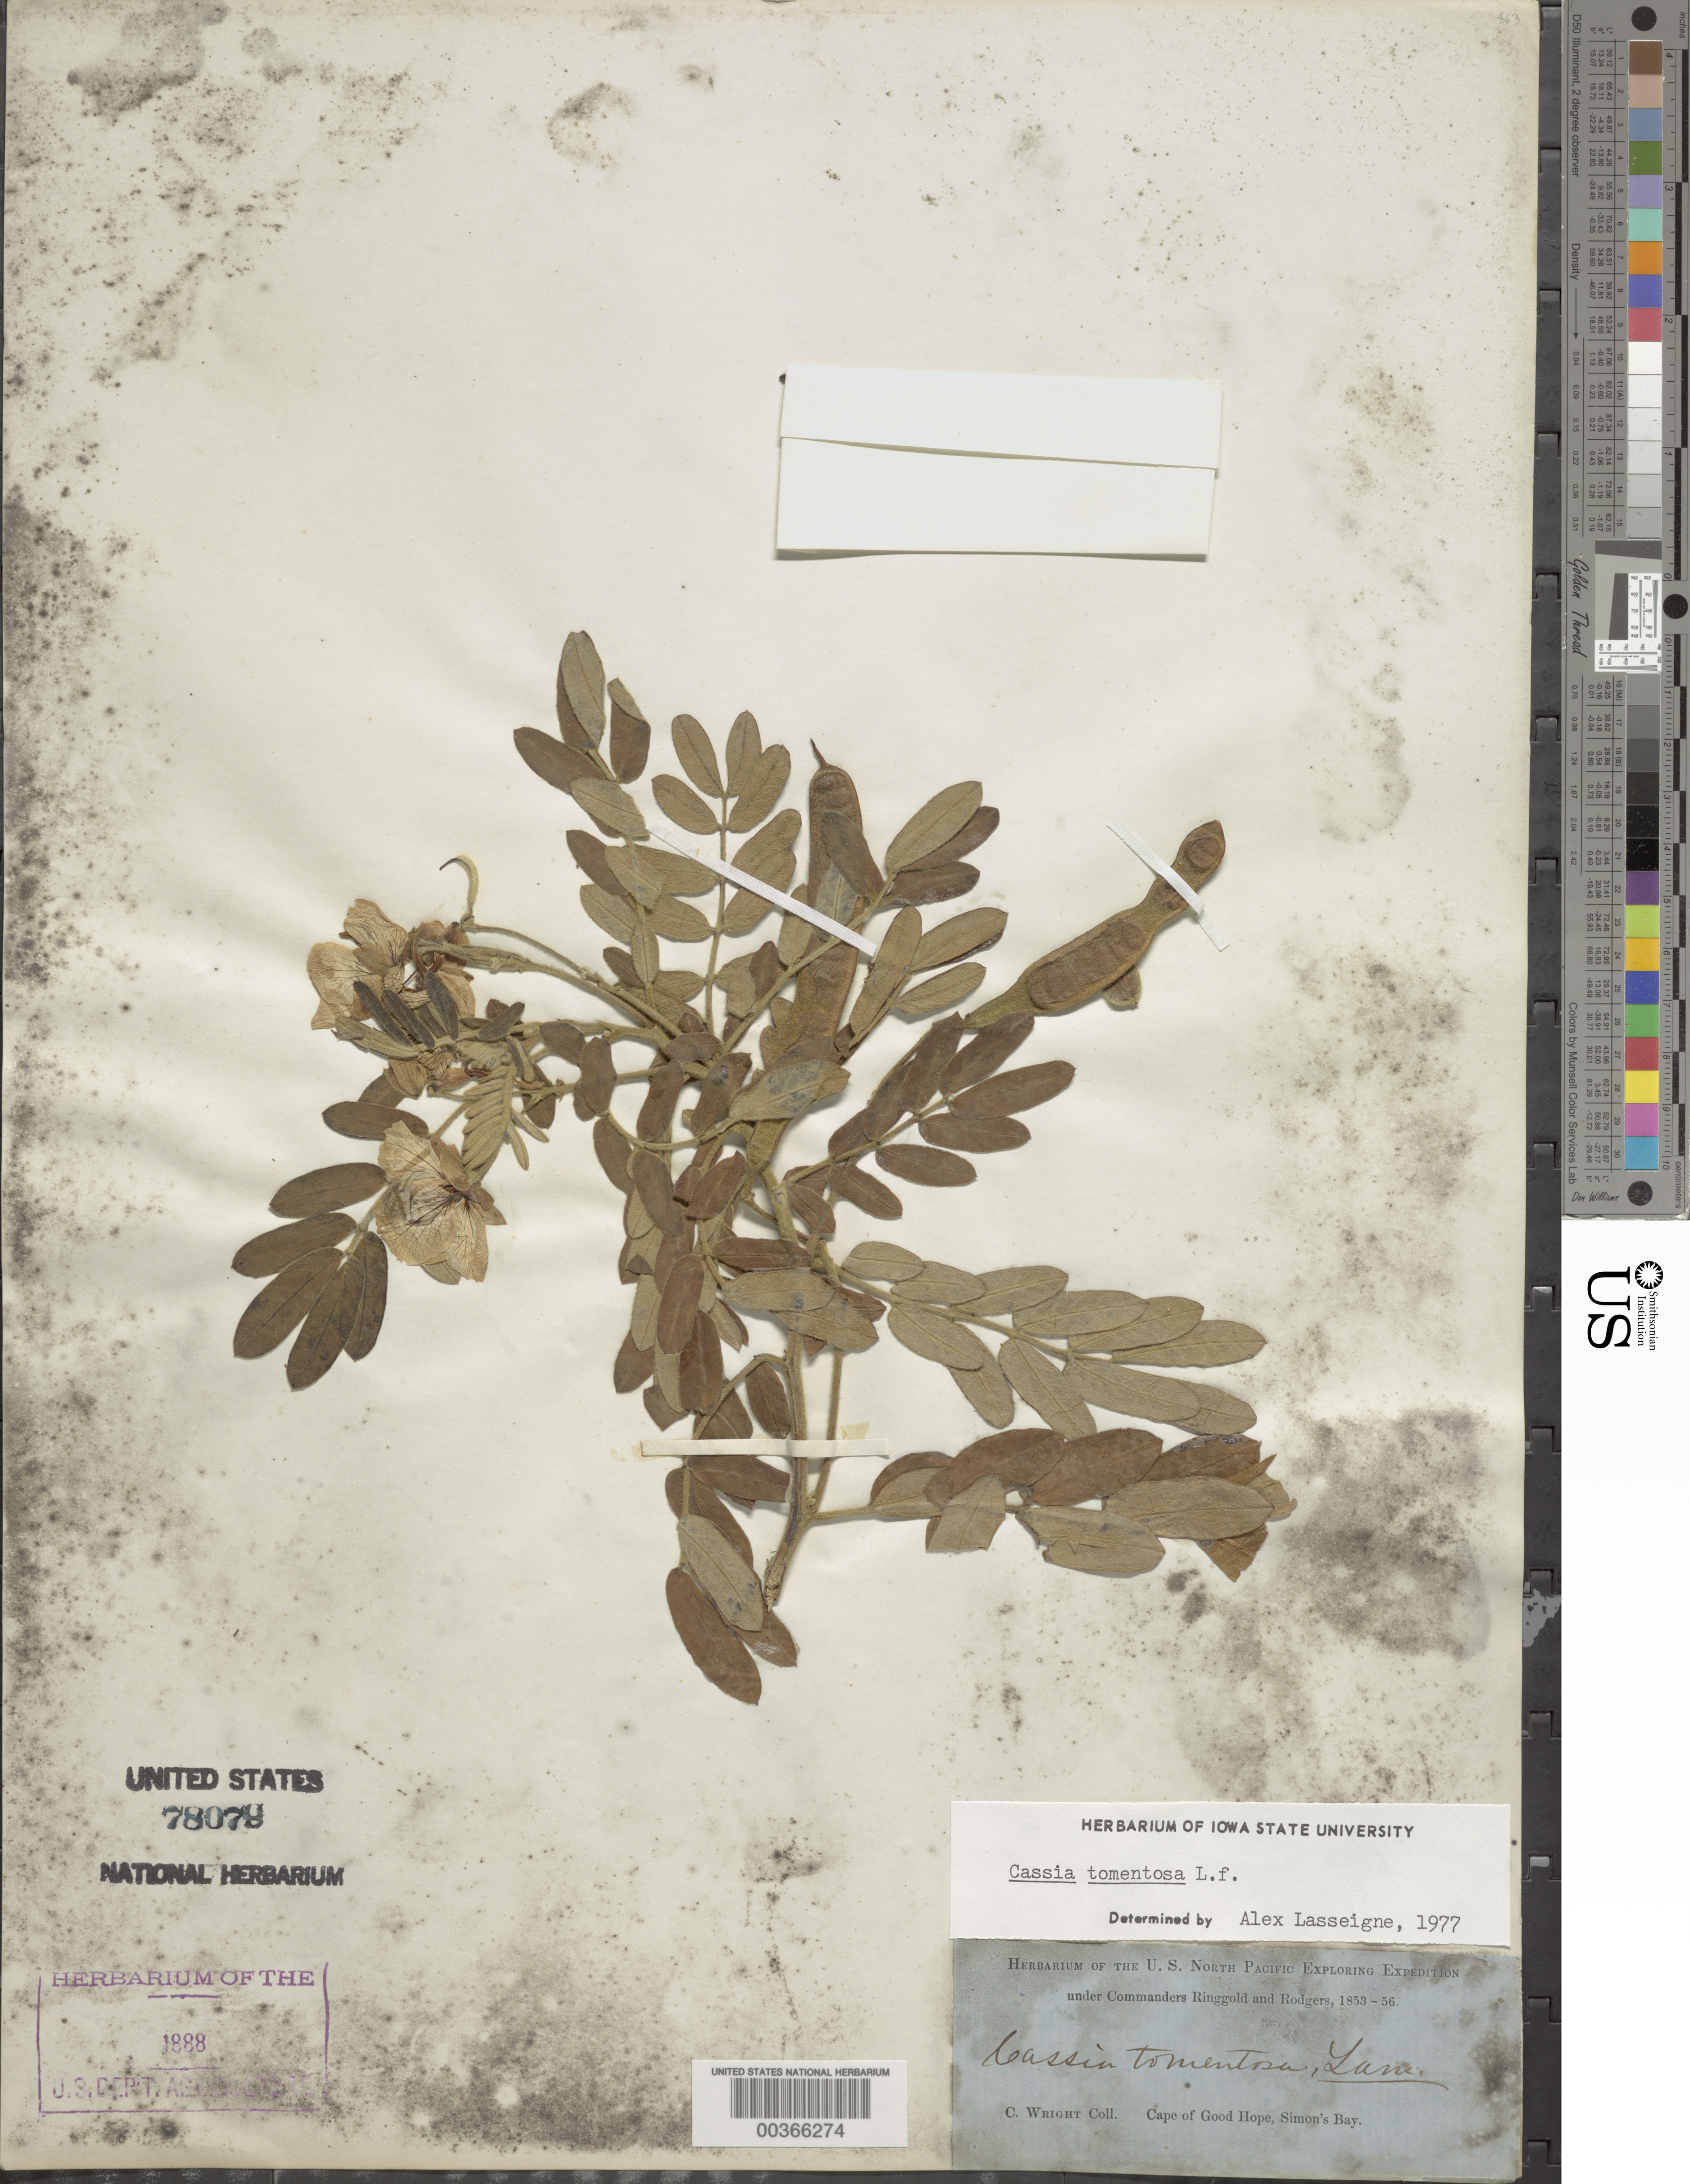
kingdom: Plantae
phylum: Tracheophyta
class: Magnoliopsida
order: Fabales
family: Fabaceae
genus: Senna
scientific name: Senna tomentosa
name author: Batka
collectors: C. Wright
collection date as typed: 1853 to -- -- 1854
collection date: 1853/1854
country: South Africa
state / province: Western Cape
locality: Simon's bay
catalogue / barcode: US 78079